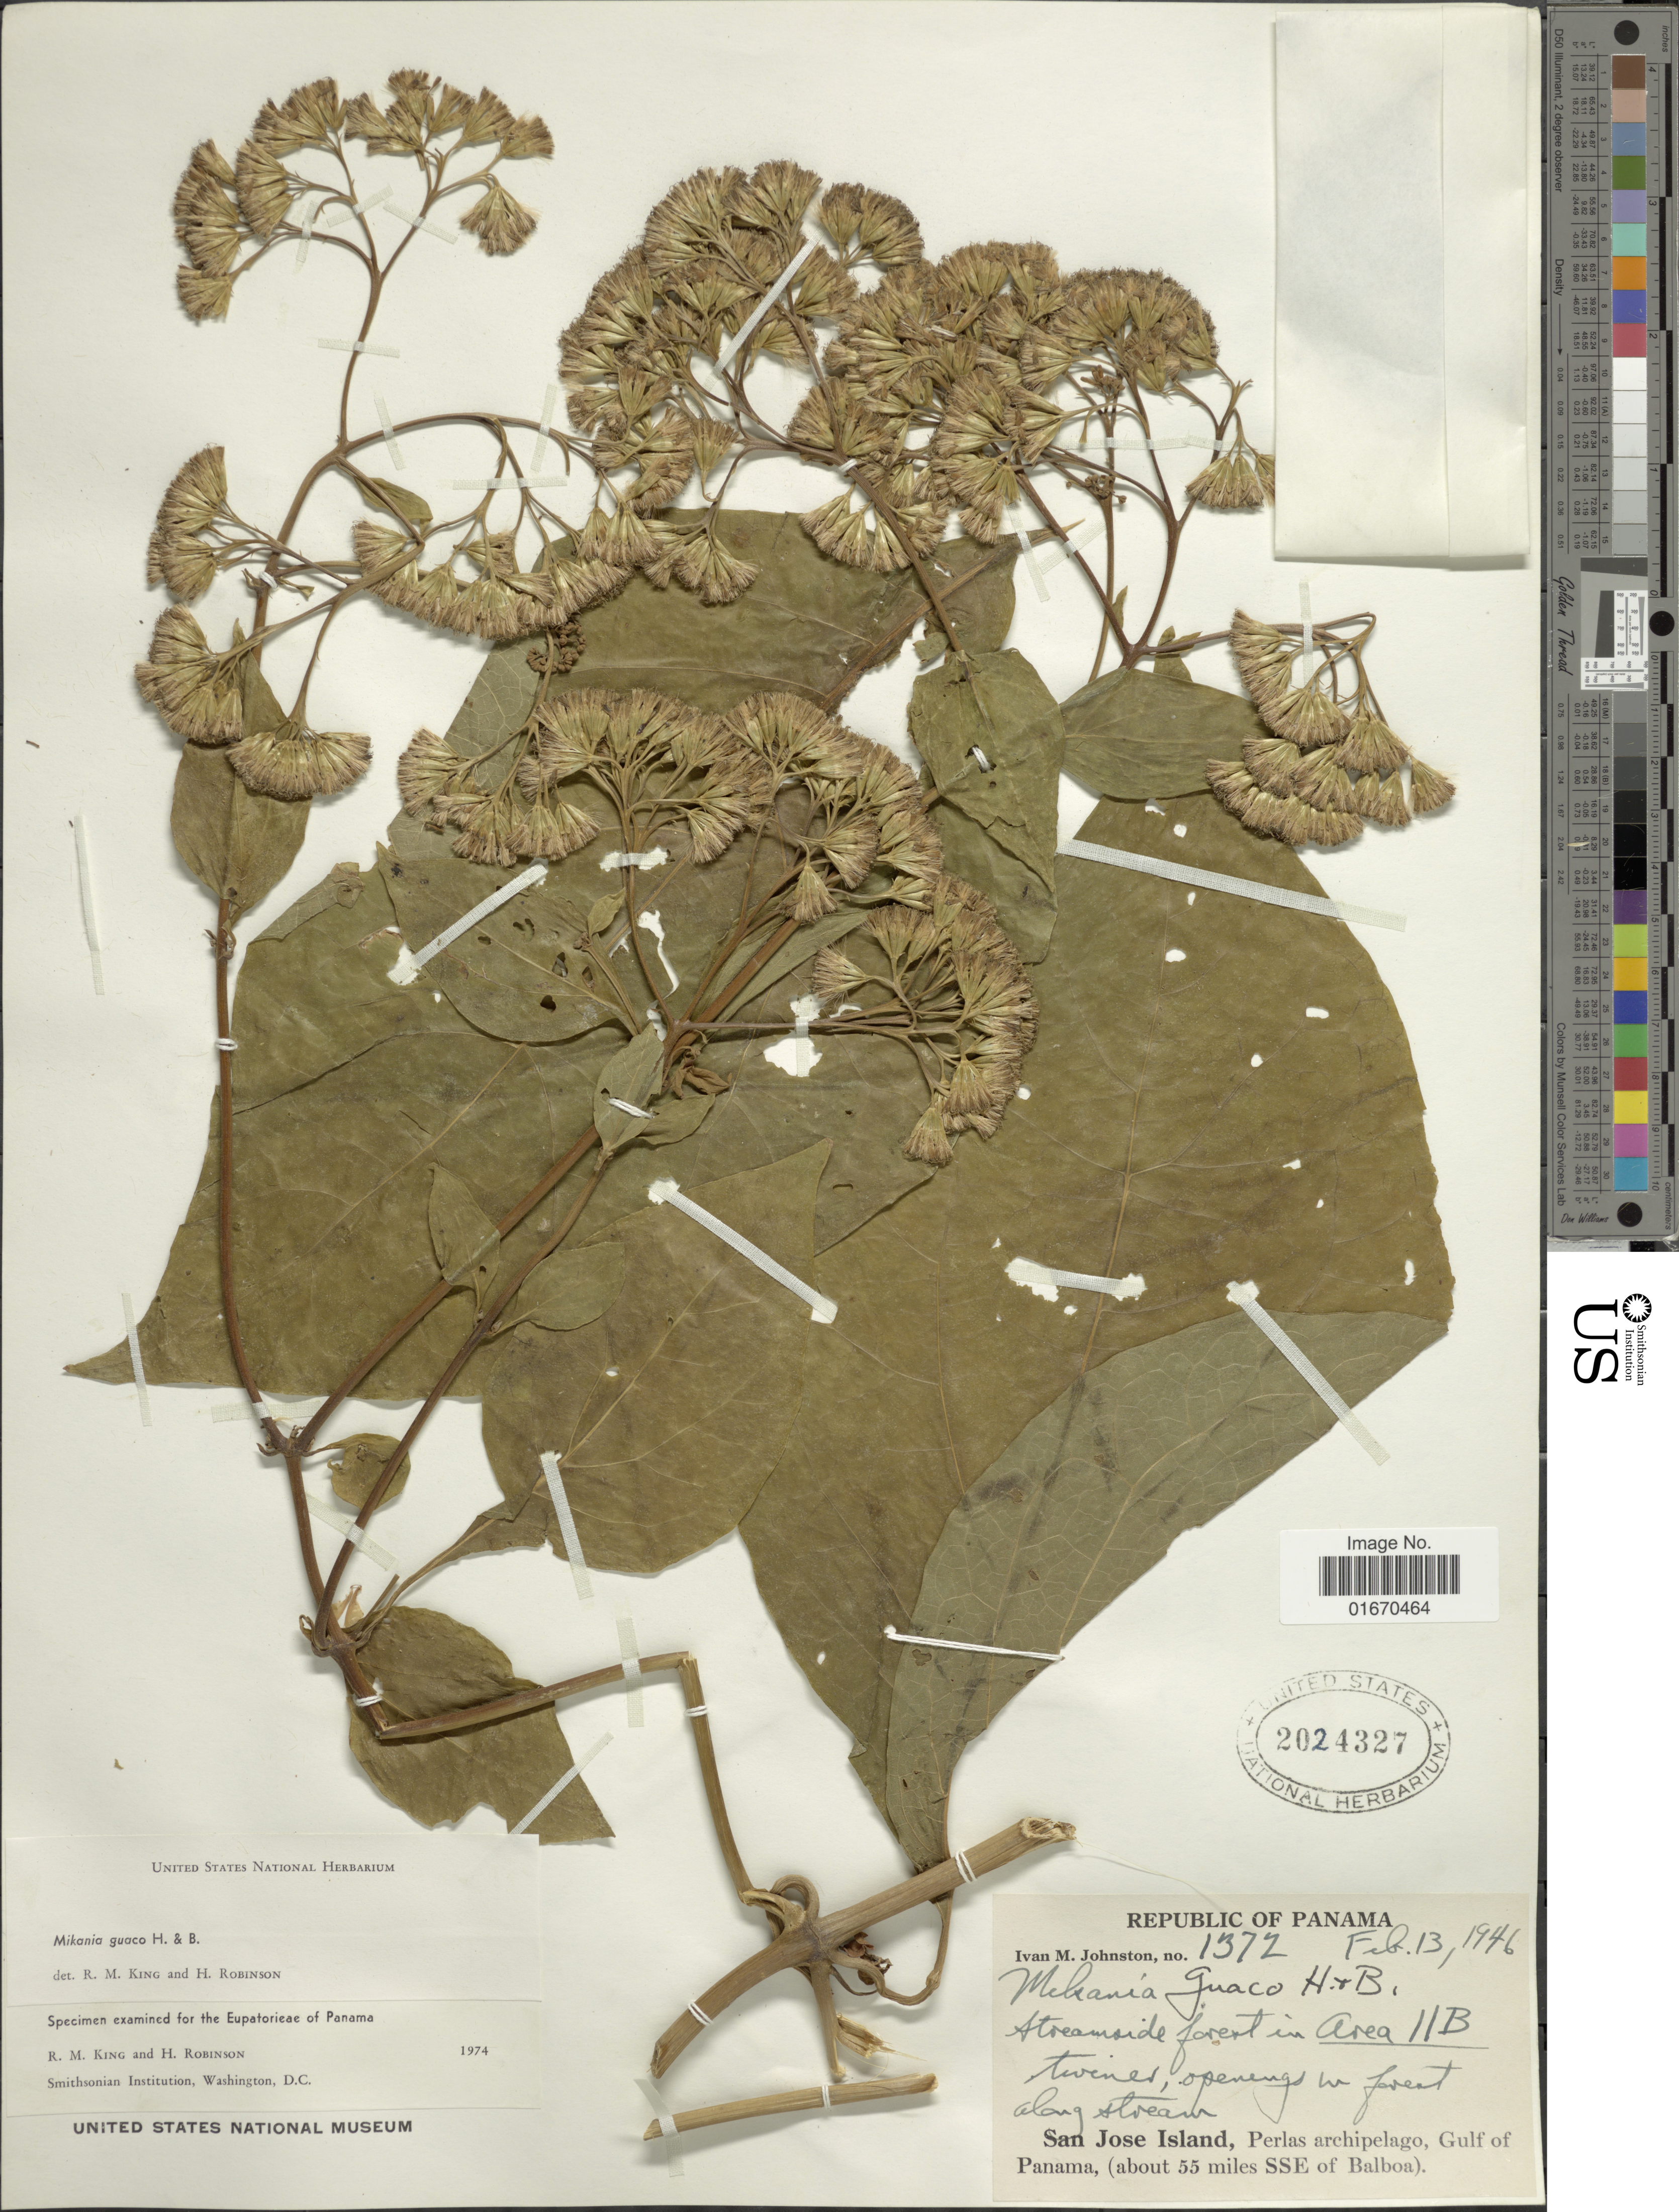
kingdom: Plantae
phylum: Tracheophyta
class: Magnoliopsida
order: Asterales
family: Asteraceae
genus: Mikania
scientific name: Mikania guaco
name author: Humb. & Bonpl.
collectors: I.M. Johnston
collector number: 1372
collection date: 1946-02-13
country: Panama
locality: Republic of Panama,Streamside forest in Area 11B, San Jose Island, Perlas archipelago, Gulf of Panama (about 55 miles SSE of Balboa)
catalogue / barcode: US 2024327